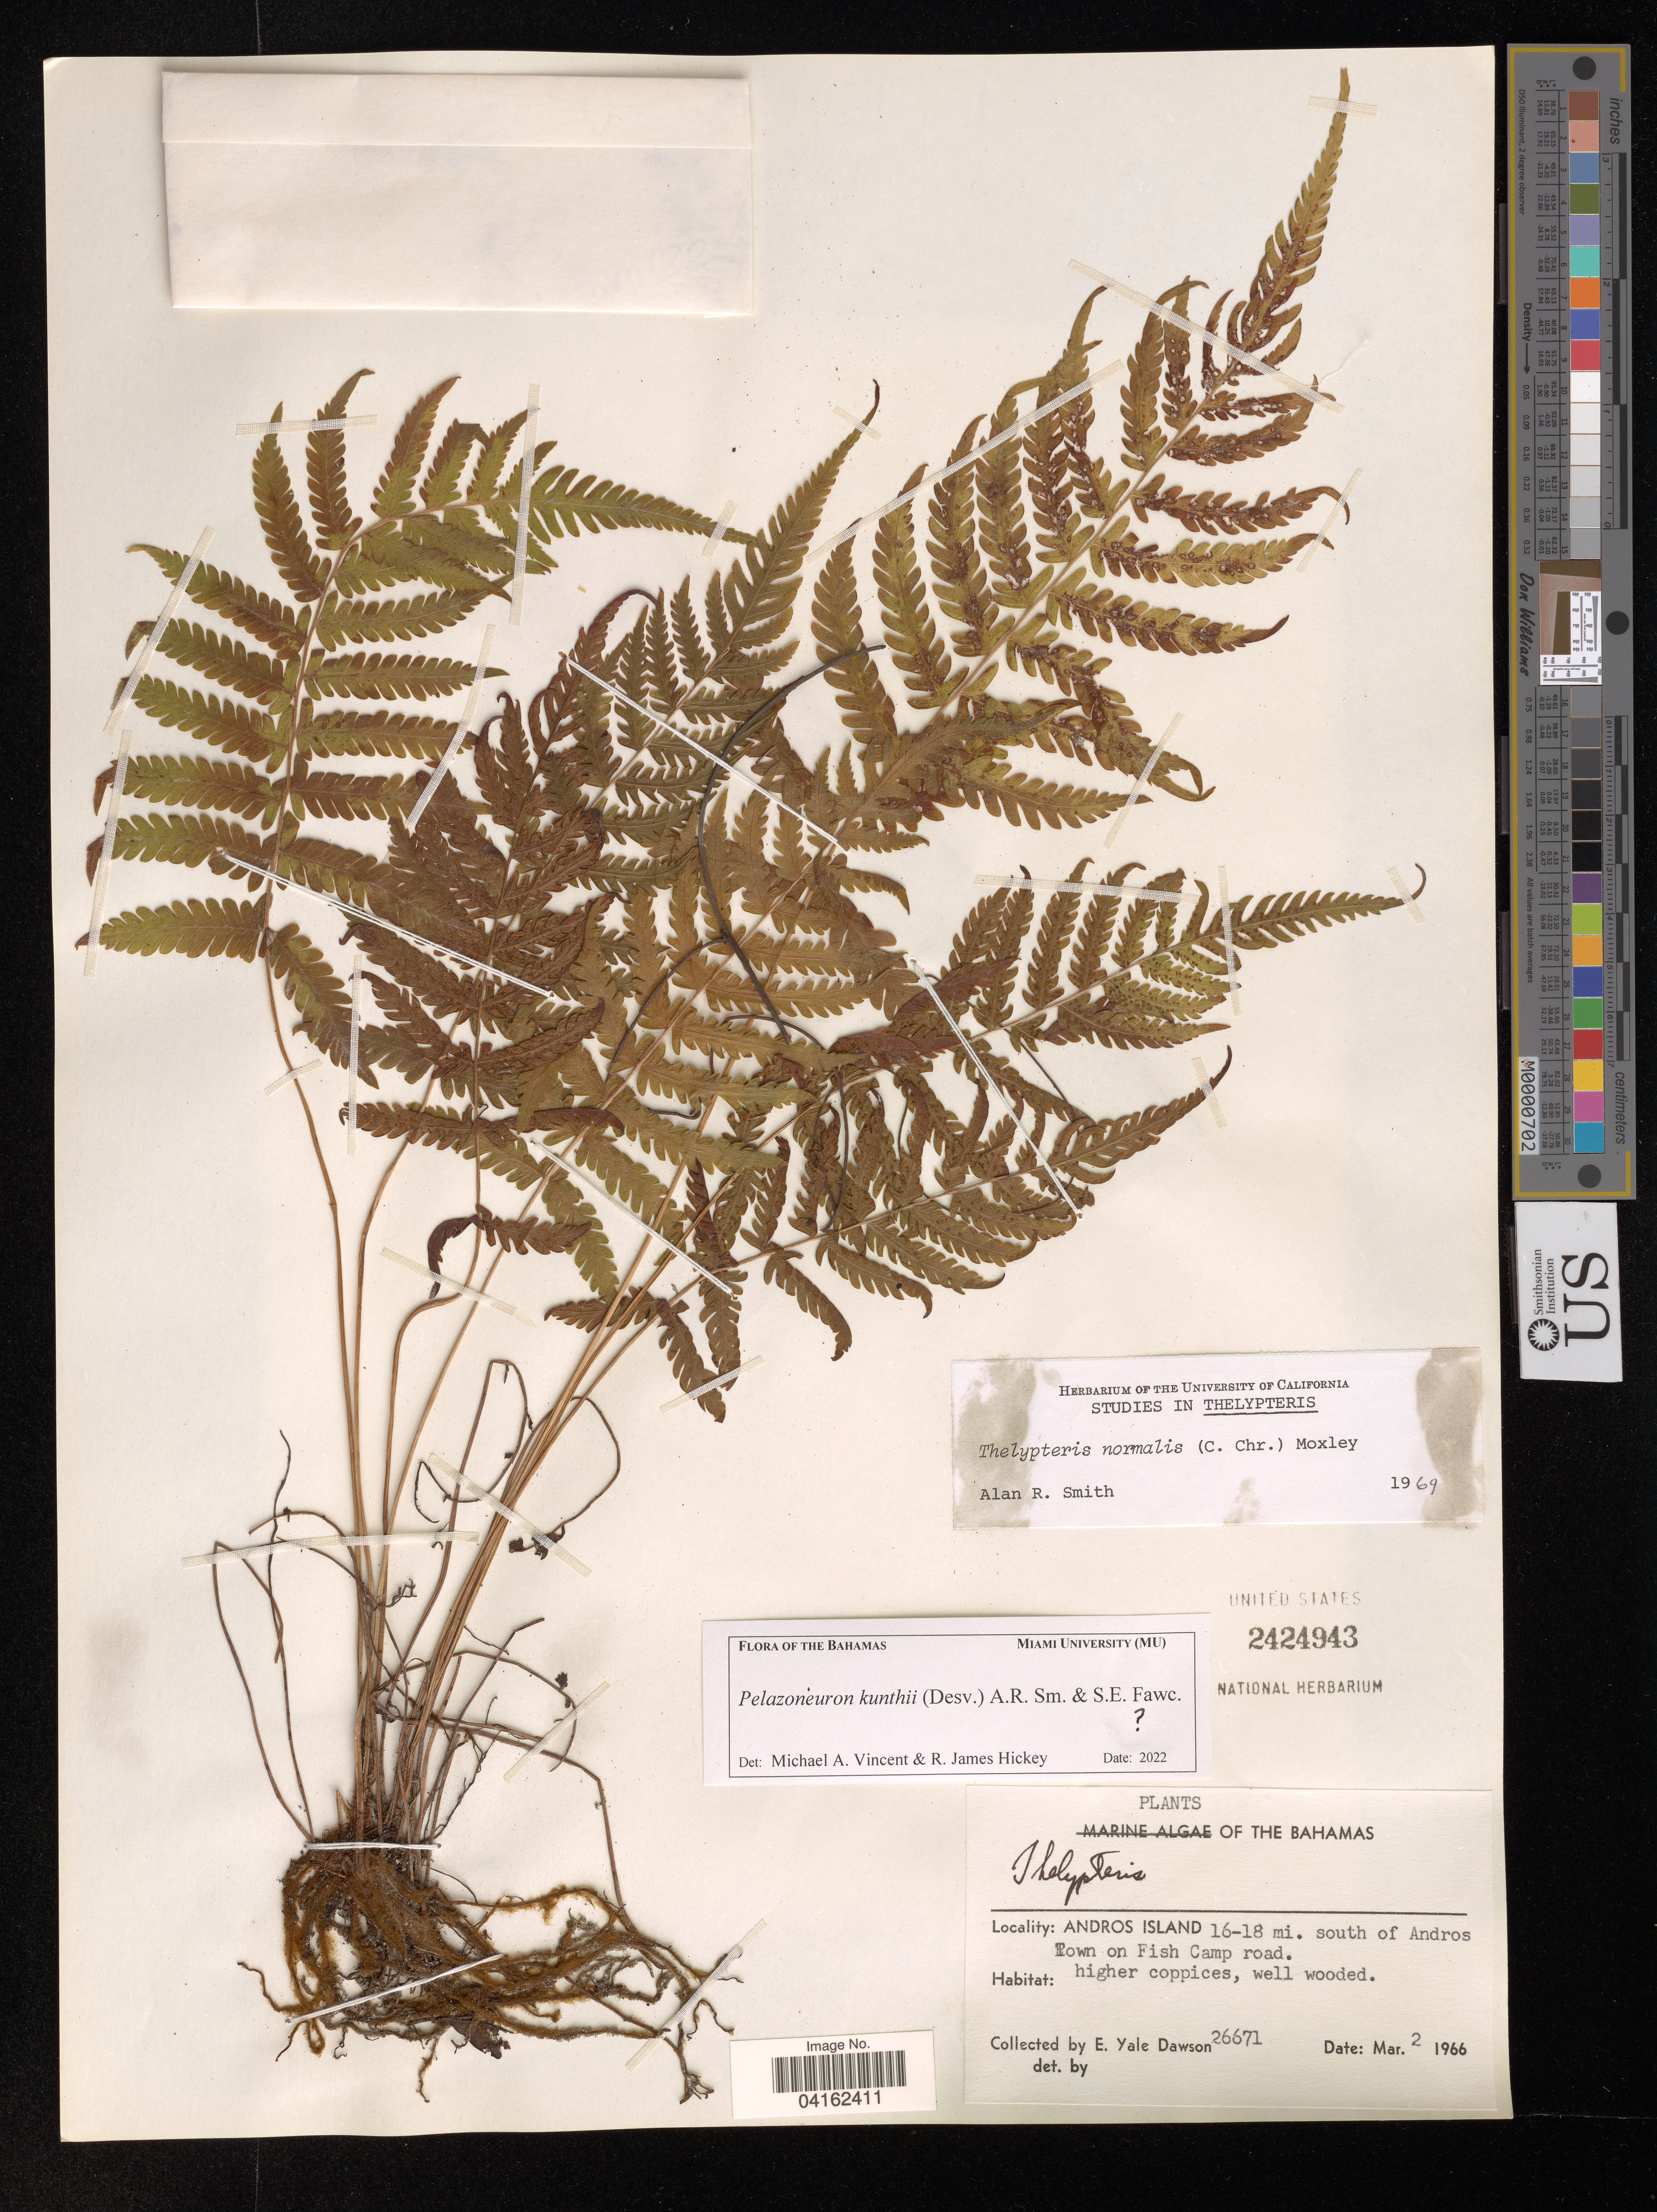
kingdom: Plantae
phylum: Tracheophyta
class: Polypodiopsida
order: Polypodiales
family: Thelypteridaceae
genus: Pelazoneuron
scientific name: Pelazoneuron kunthii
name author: (Desv.) A.R. Sm. & Fawcett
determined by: Vicent, Michael A.; Hickey, R. J.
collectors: E. Y. Dawson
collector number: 26671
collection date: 1966-03-02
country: Bahamas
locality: Andros Island 16-18 mi. south of Andros Town on Fish Camp road.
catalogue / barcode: US 2424943